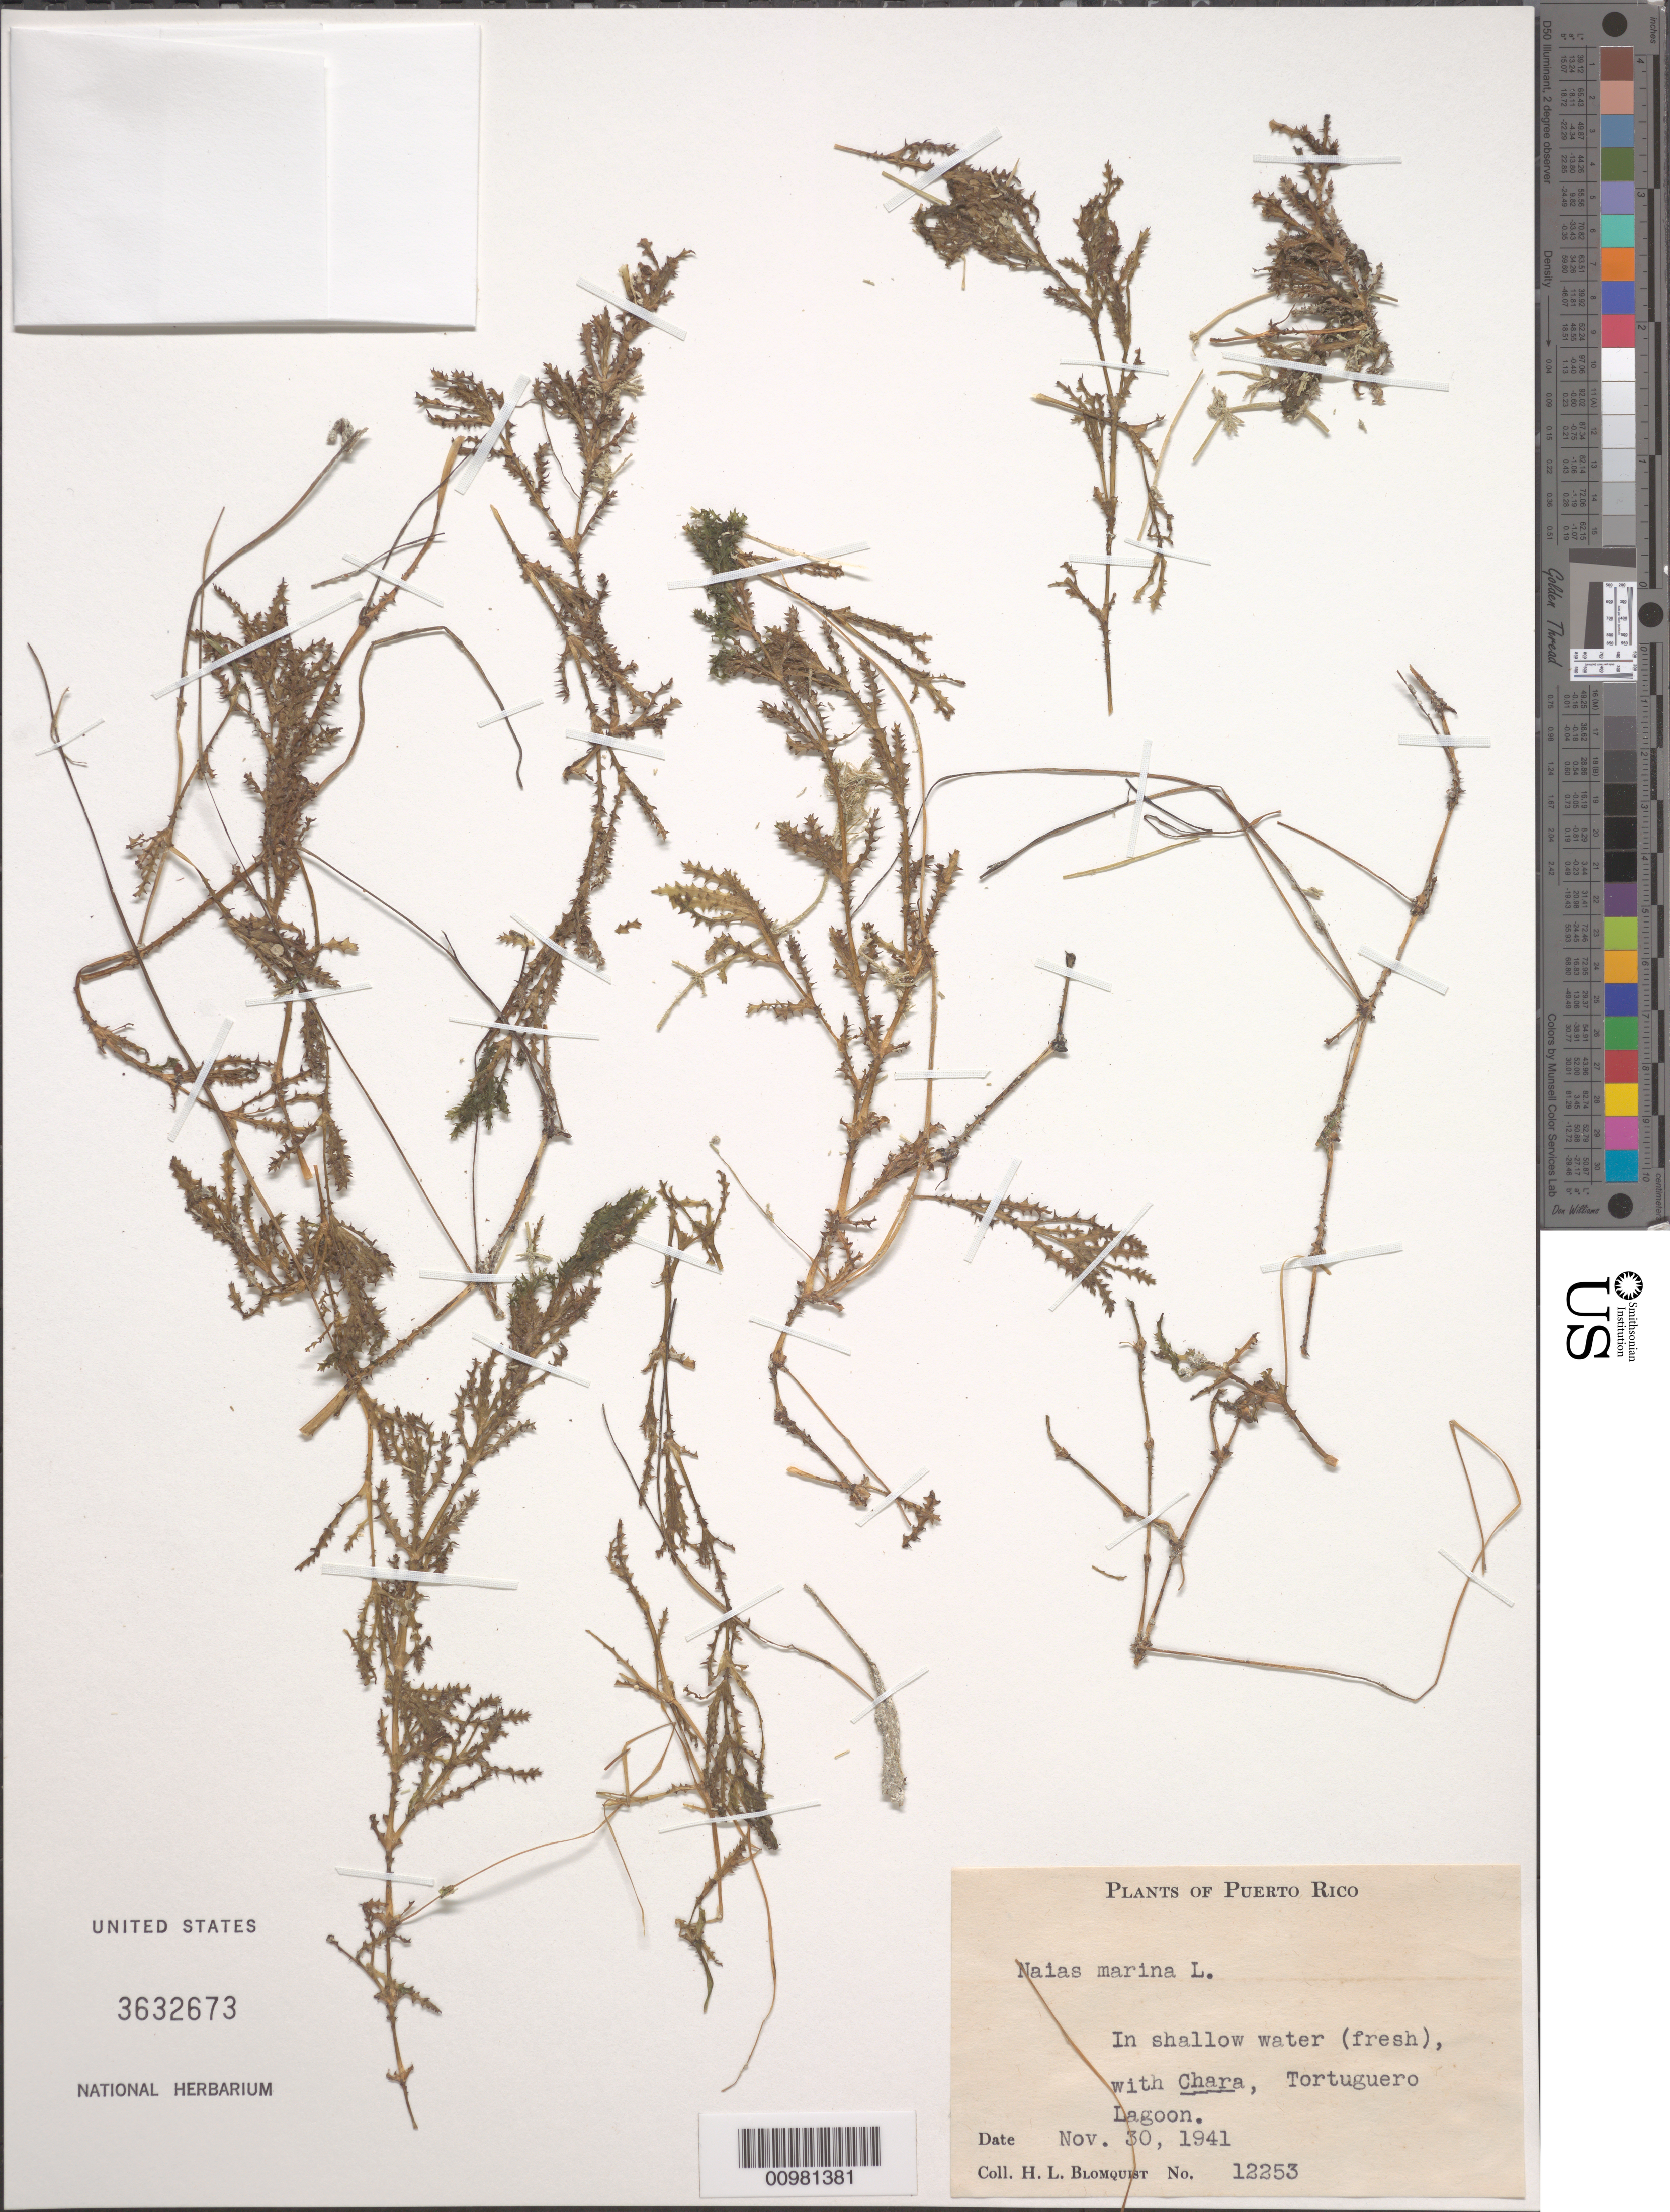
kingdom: Plantae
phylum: Tracheophyta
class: Liliopsida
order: Alismatales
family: Hydrocharitaceae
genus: Najas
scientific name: Najas marina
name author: L.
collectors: H. Blomquist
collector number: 12253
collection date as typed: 30 Nov 1941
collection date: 1941-11-30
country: Puerto Rico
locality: Tortuguero Lagoon.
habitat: In shallow water (fresth) with Chara.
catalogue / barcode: US 3632673